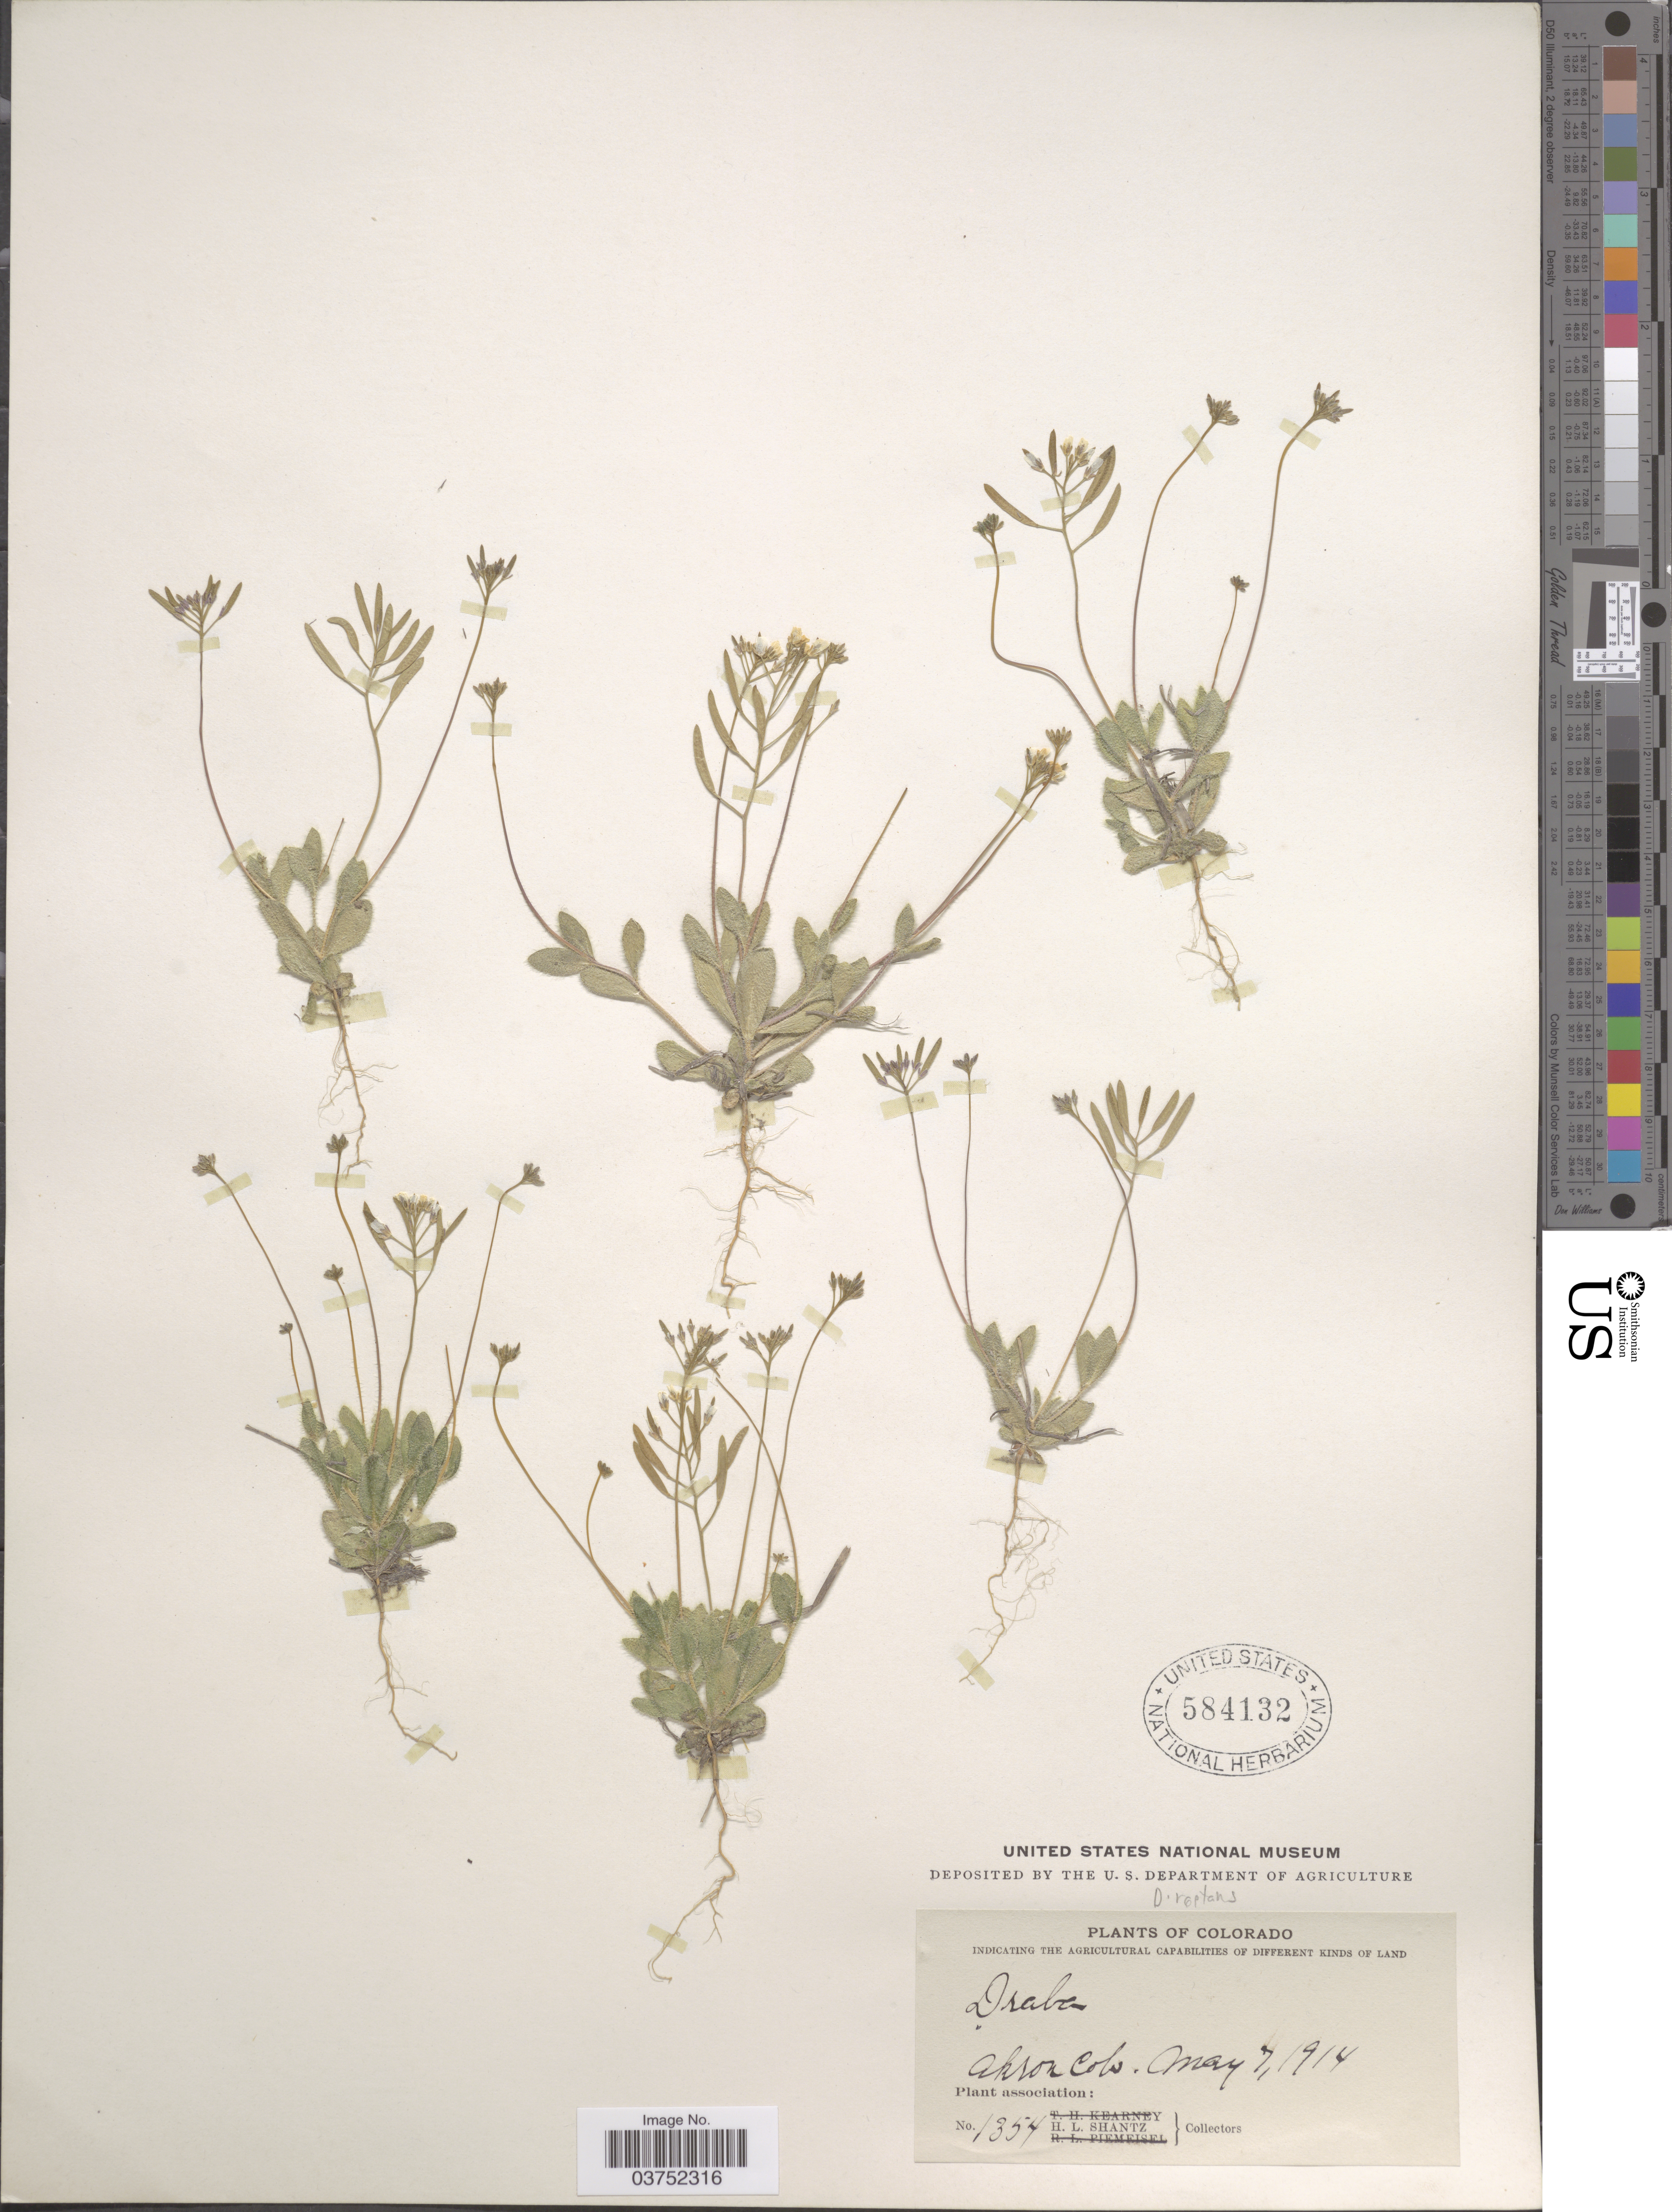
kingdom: Plantae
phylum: Tracheophyta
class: Magnoliopsida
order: Brassicales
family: Brassicaceae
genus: Draba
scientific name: Draba reptans f. micrantha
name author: (Nutt. ex Torr. & A. Gray) C.L. Hitchc.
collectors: H. Shantz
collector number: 1354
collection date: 1914-05-07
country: United States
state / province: Colorado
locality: Akron Colo.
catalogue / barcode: US 584132